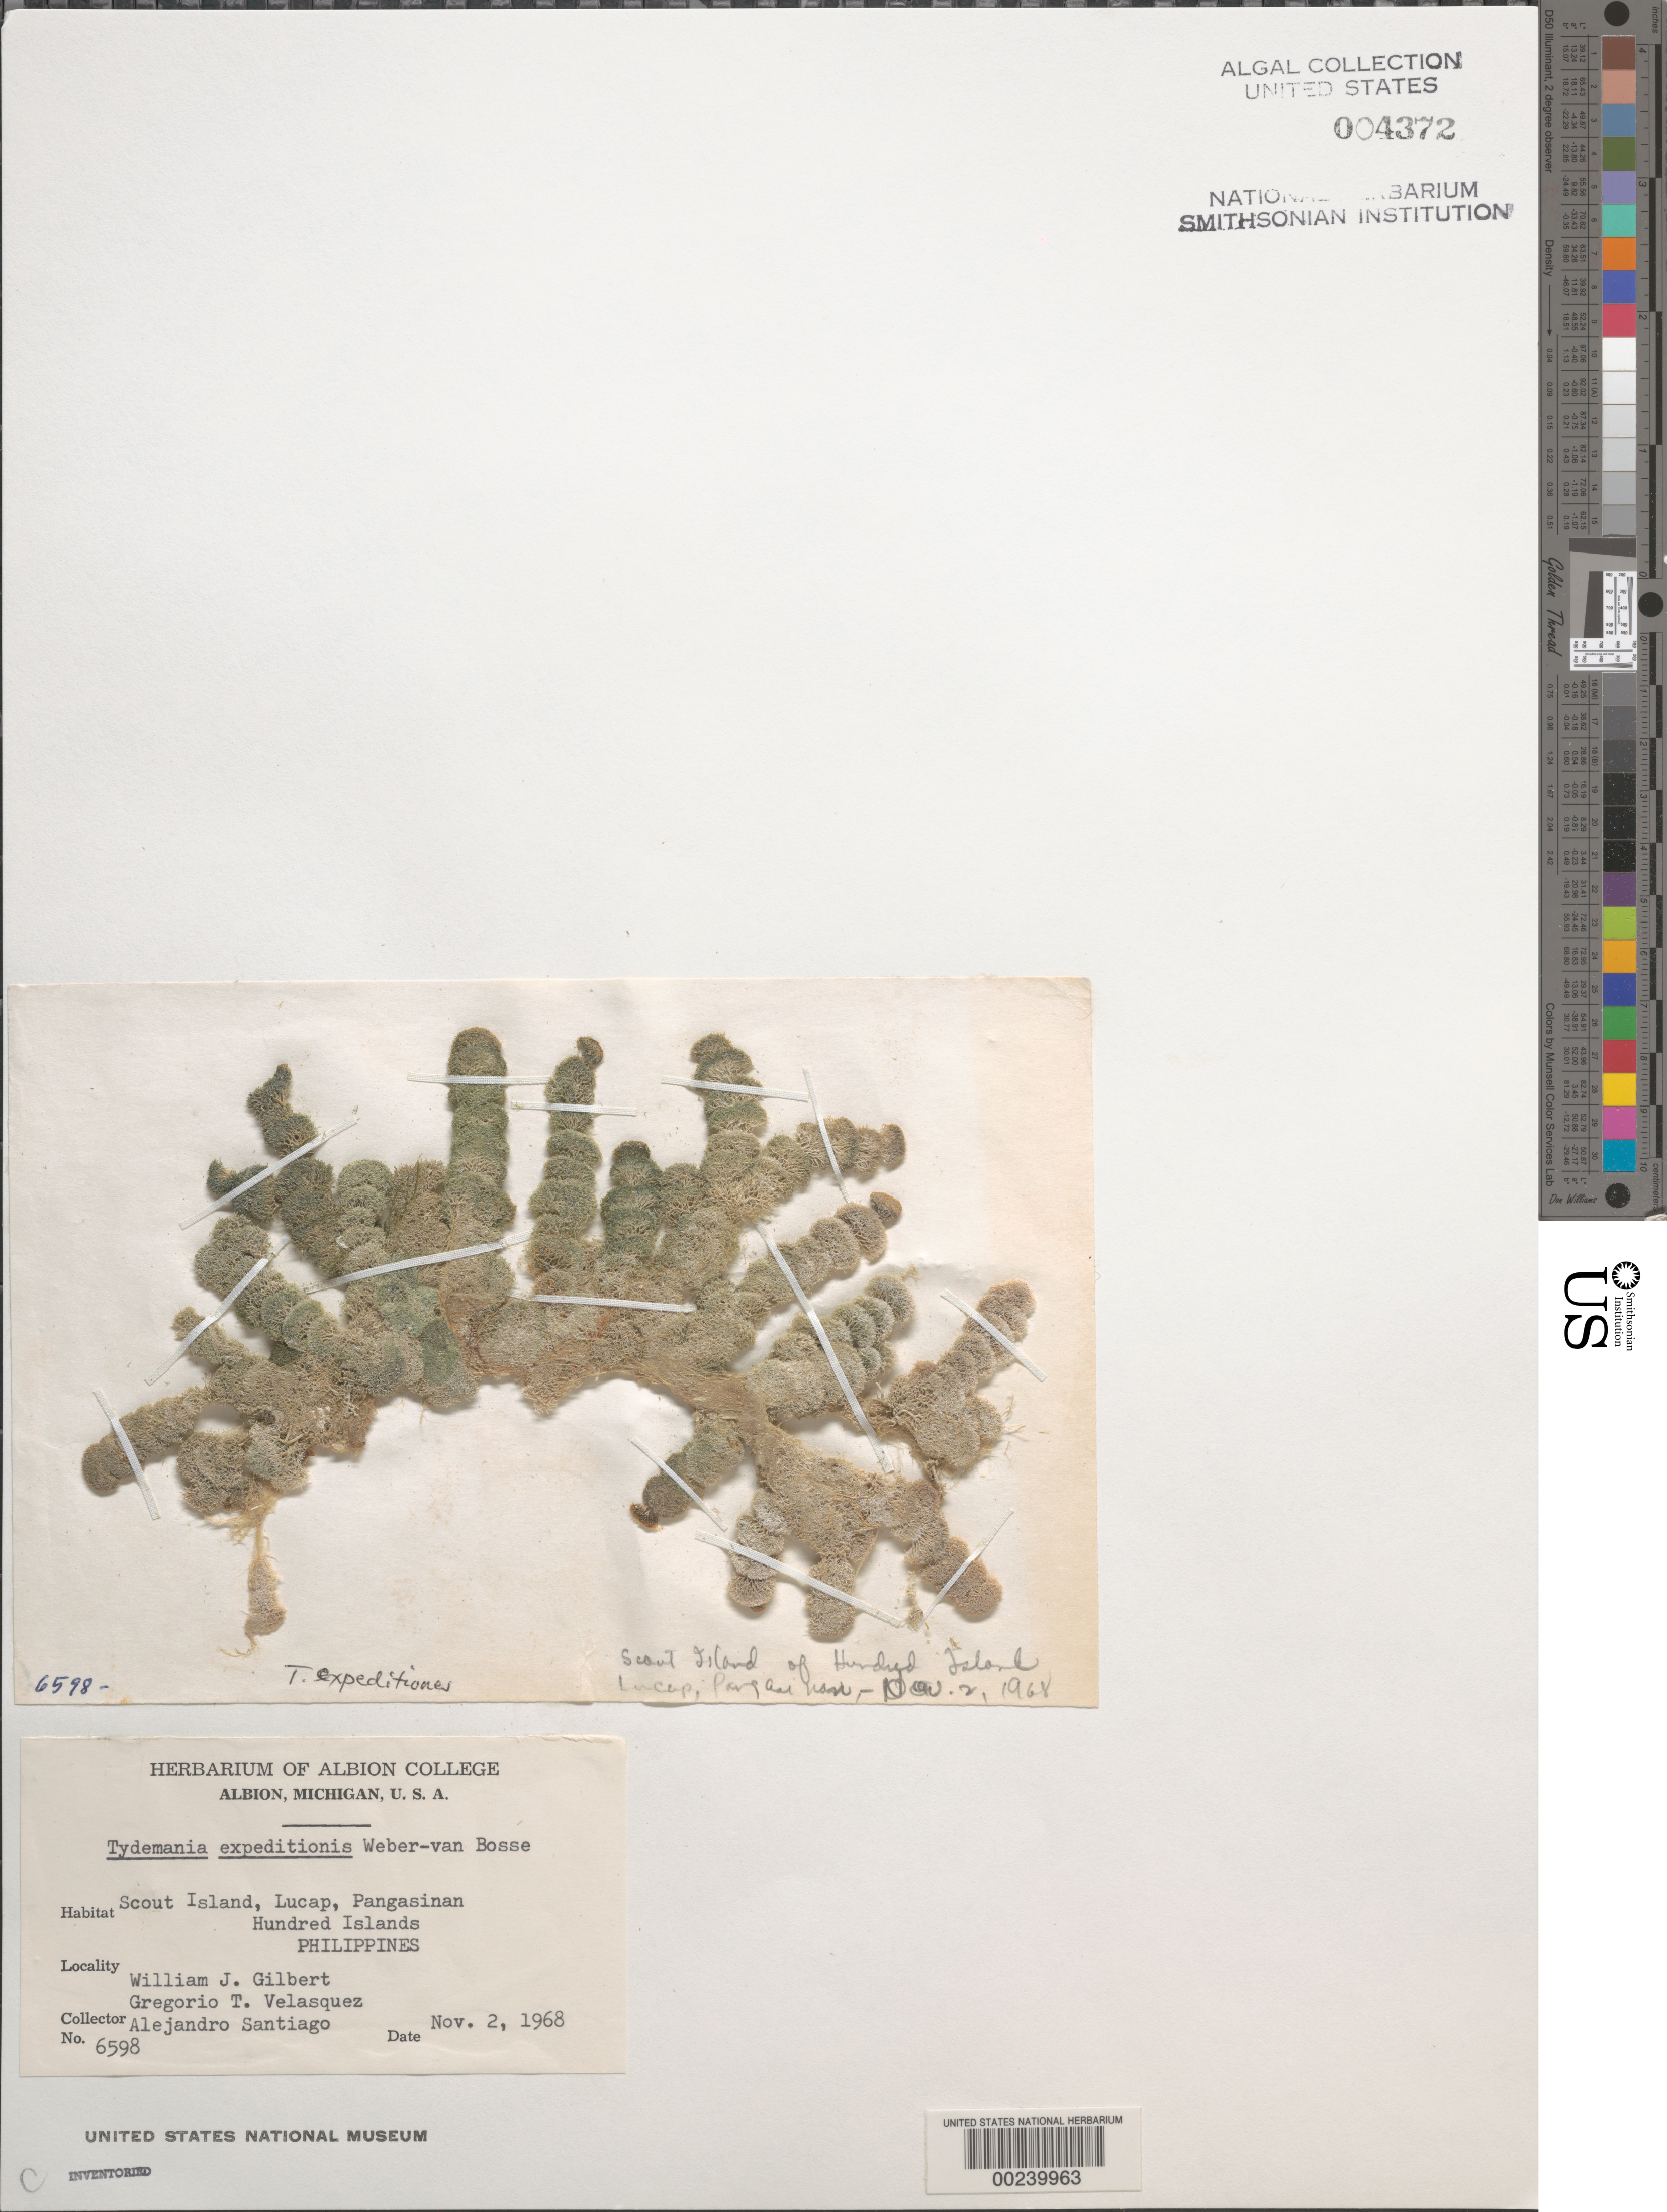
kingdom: Plantae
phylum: Chlorophyta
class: Ulvophyceae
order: Bryopsidales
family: Udoteaceae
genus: Tydemania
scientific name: Tydemania expeditionis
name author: Weber Bosse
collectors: W. J. Gilbert, G. Velasquez & A. Santiago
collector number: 6598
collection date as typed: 02 Nov 1968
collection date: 1968-11-02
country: Philippines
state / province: Ilocos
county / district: Pangasinan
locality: Scout island, lucap, pangasinan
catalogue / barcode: US 4372